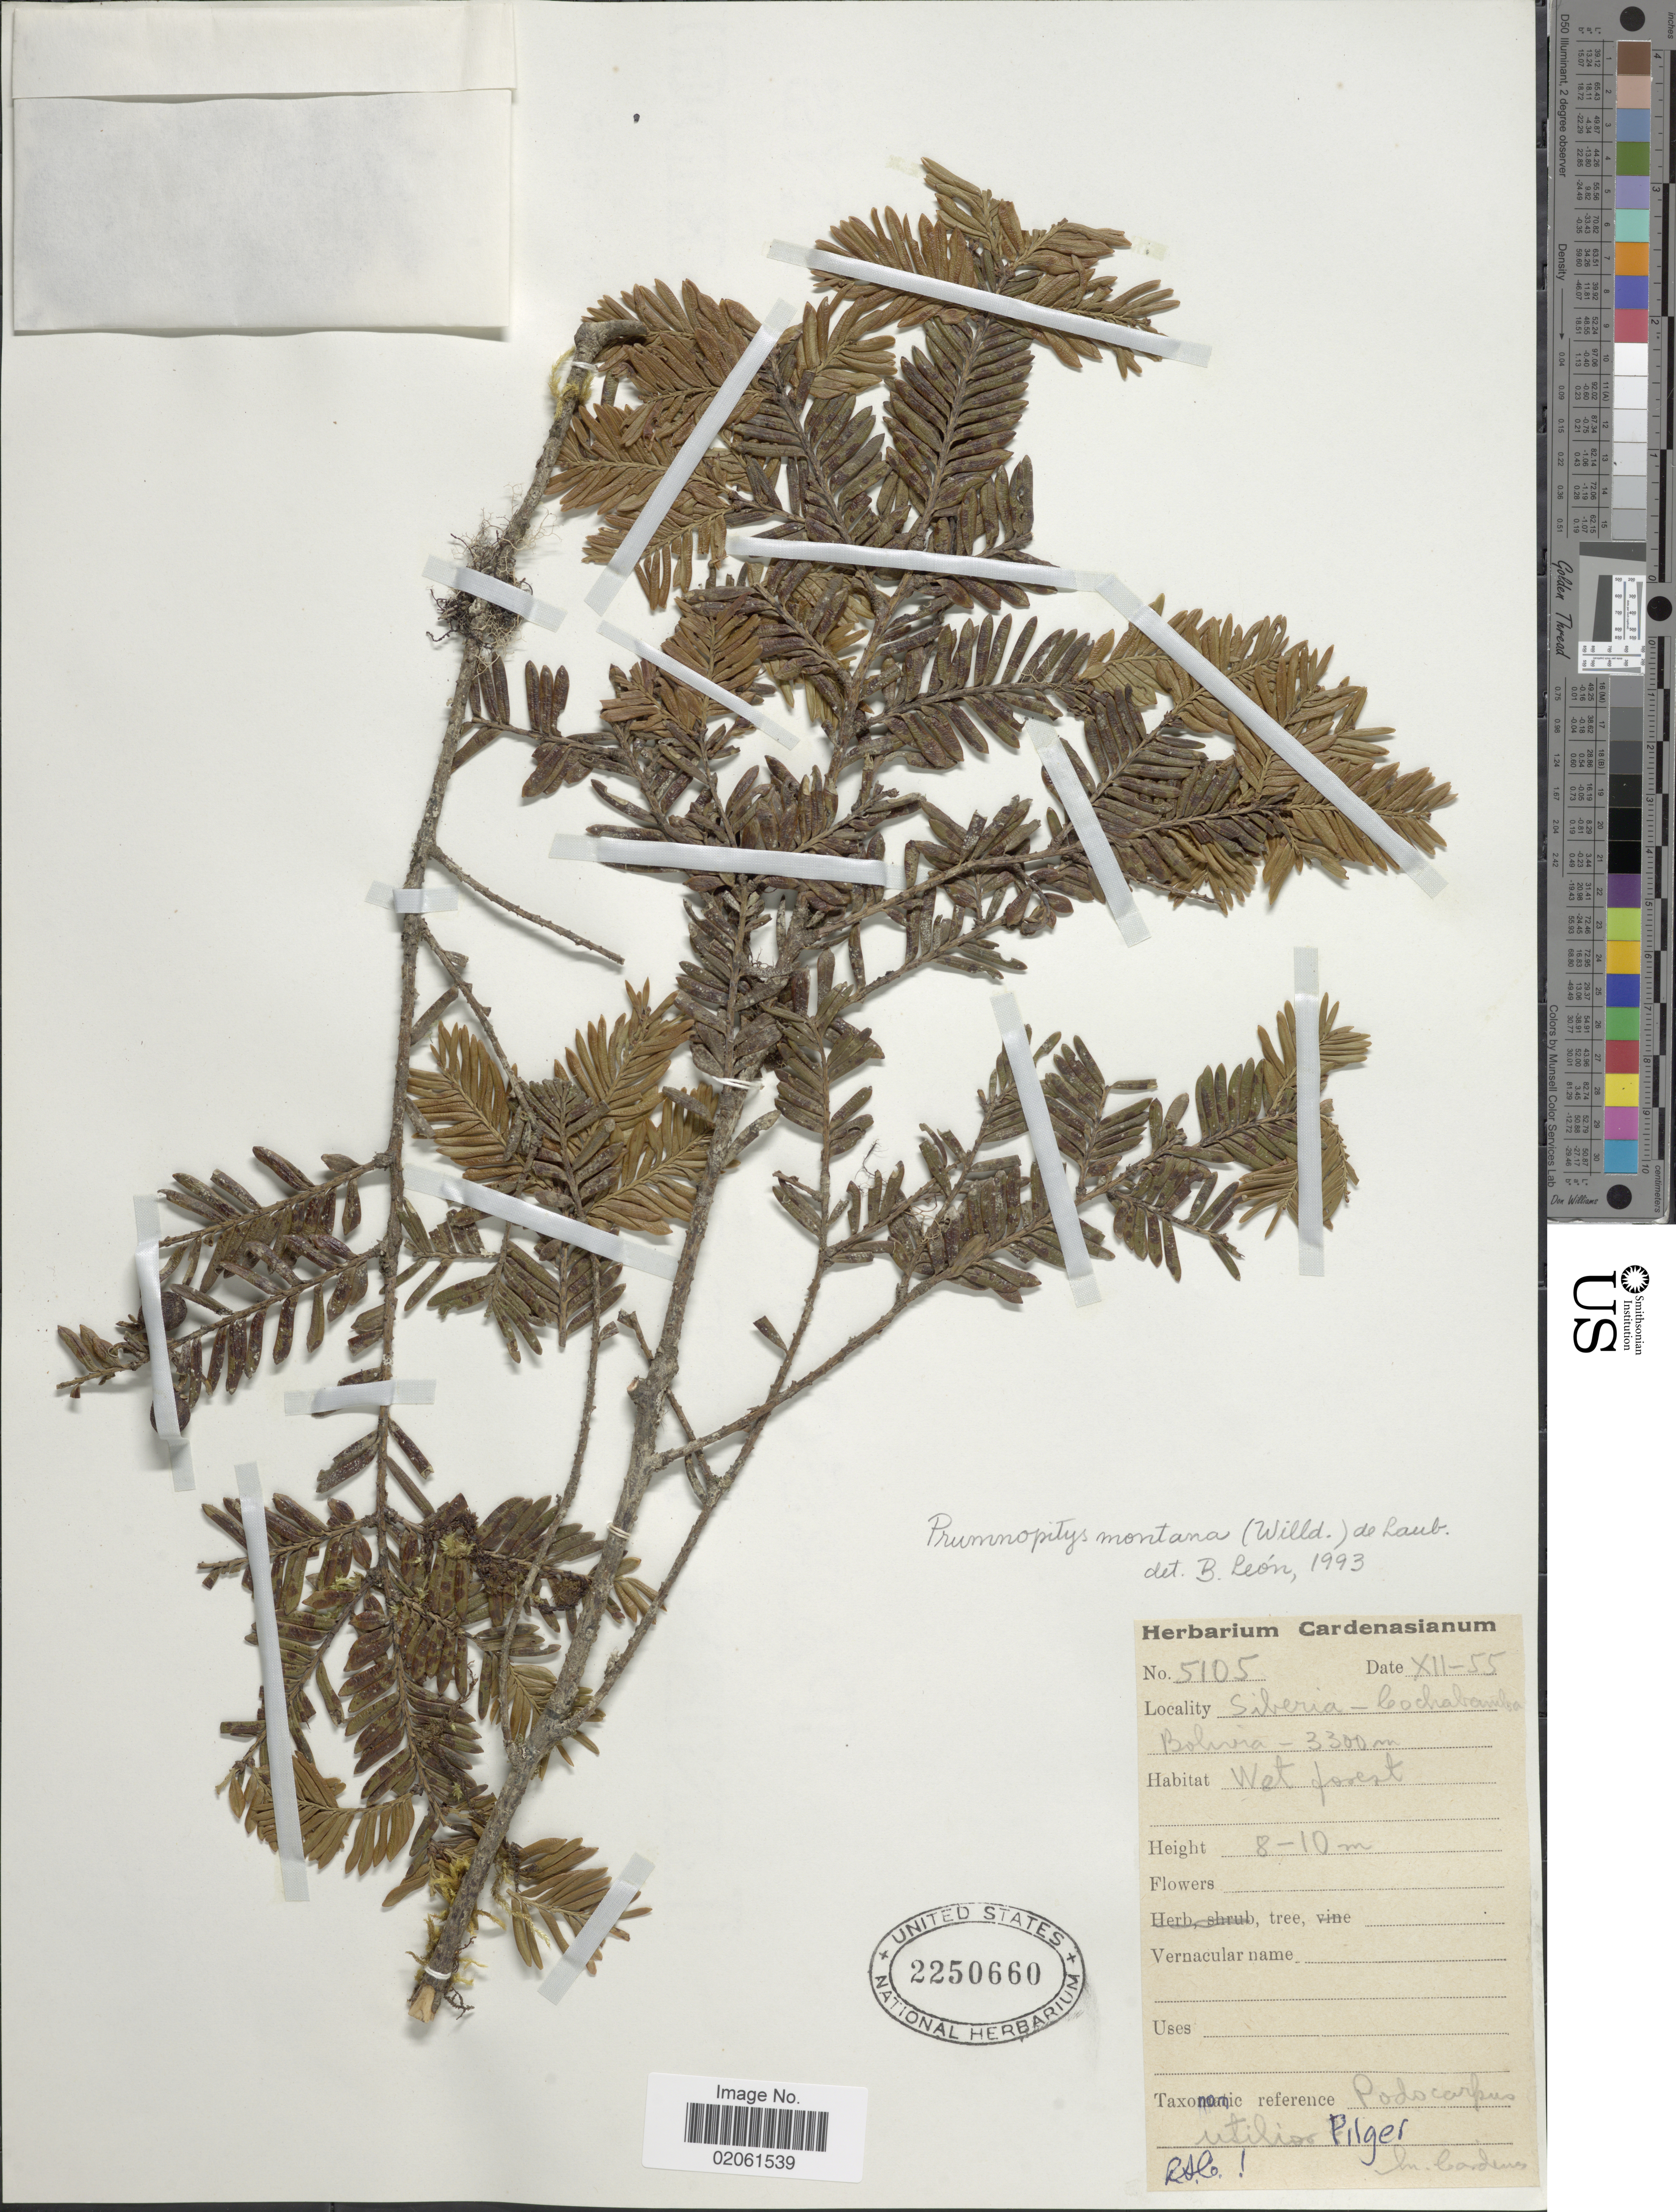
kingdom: Plantae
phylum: Tracheophyta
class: Pinopsida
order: Pinales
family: Podocarpaceae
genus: Podocarpus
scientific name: Podocarpus montanus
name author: (Humb. & Bonpl. ex Willd.) Lodd. ex Endl.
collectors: Herbarium Cardenasianum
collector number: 5105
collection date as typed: Transcribed d/m/y: /12/55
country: Bolivia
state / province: Cochabamba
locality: Siberia - Cochabamba, Bolivia.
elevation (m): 3300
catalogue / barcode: US 2250660